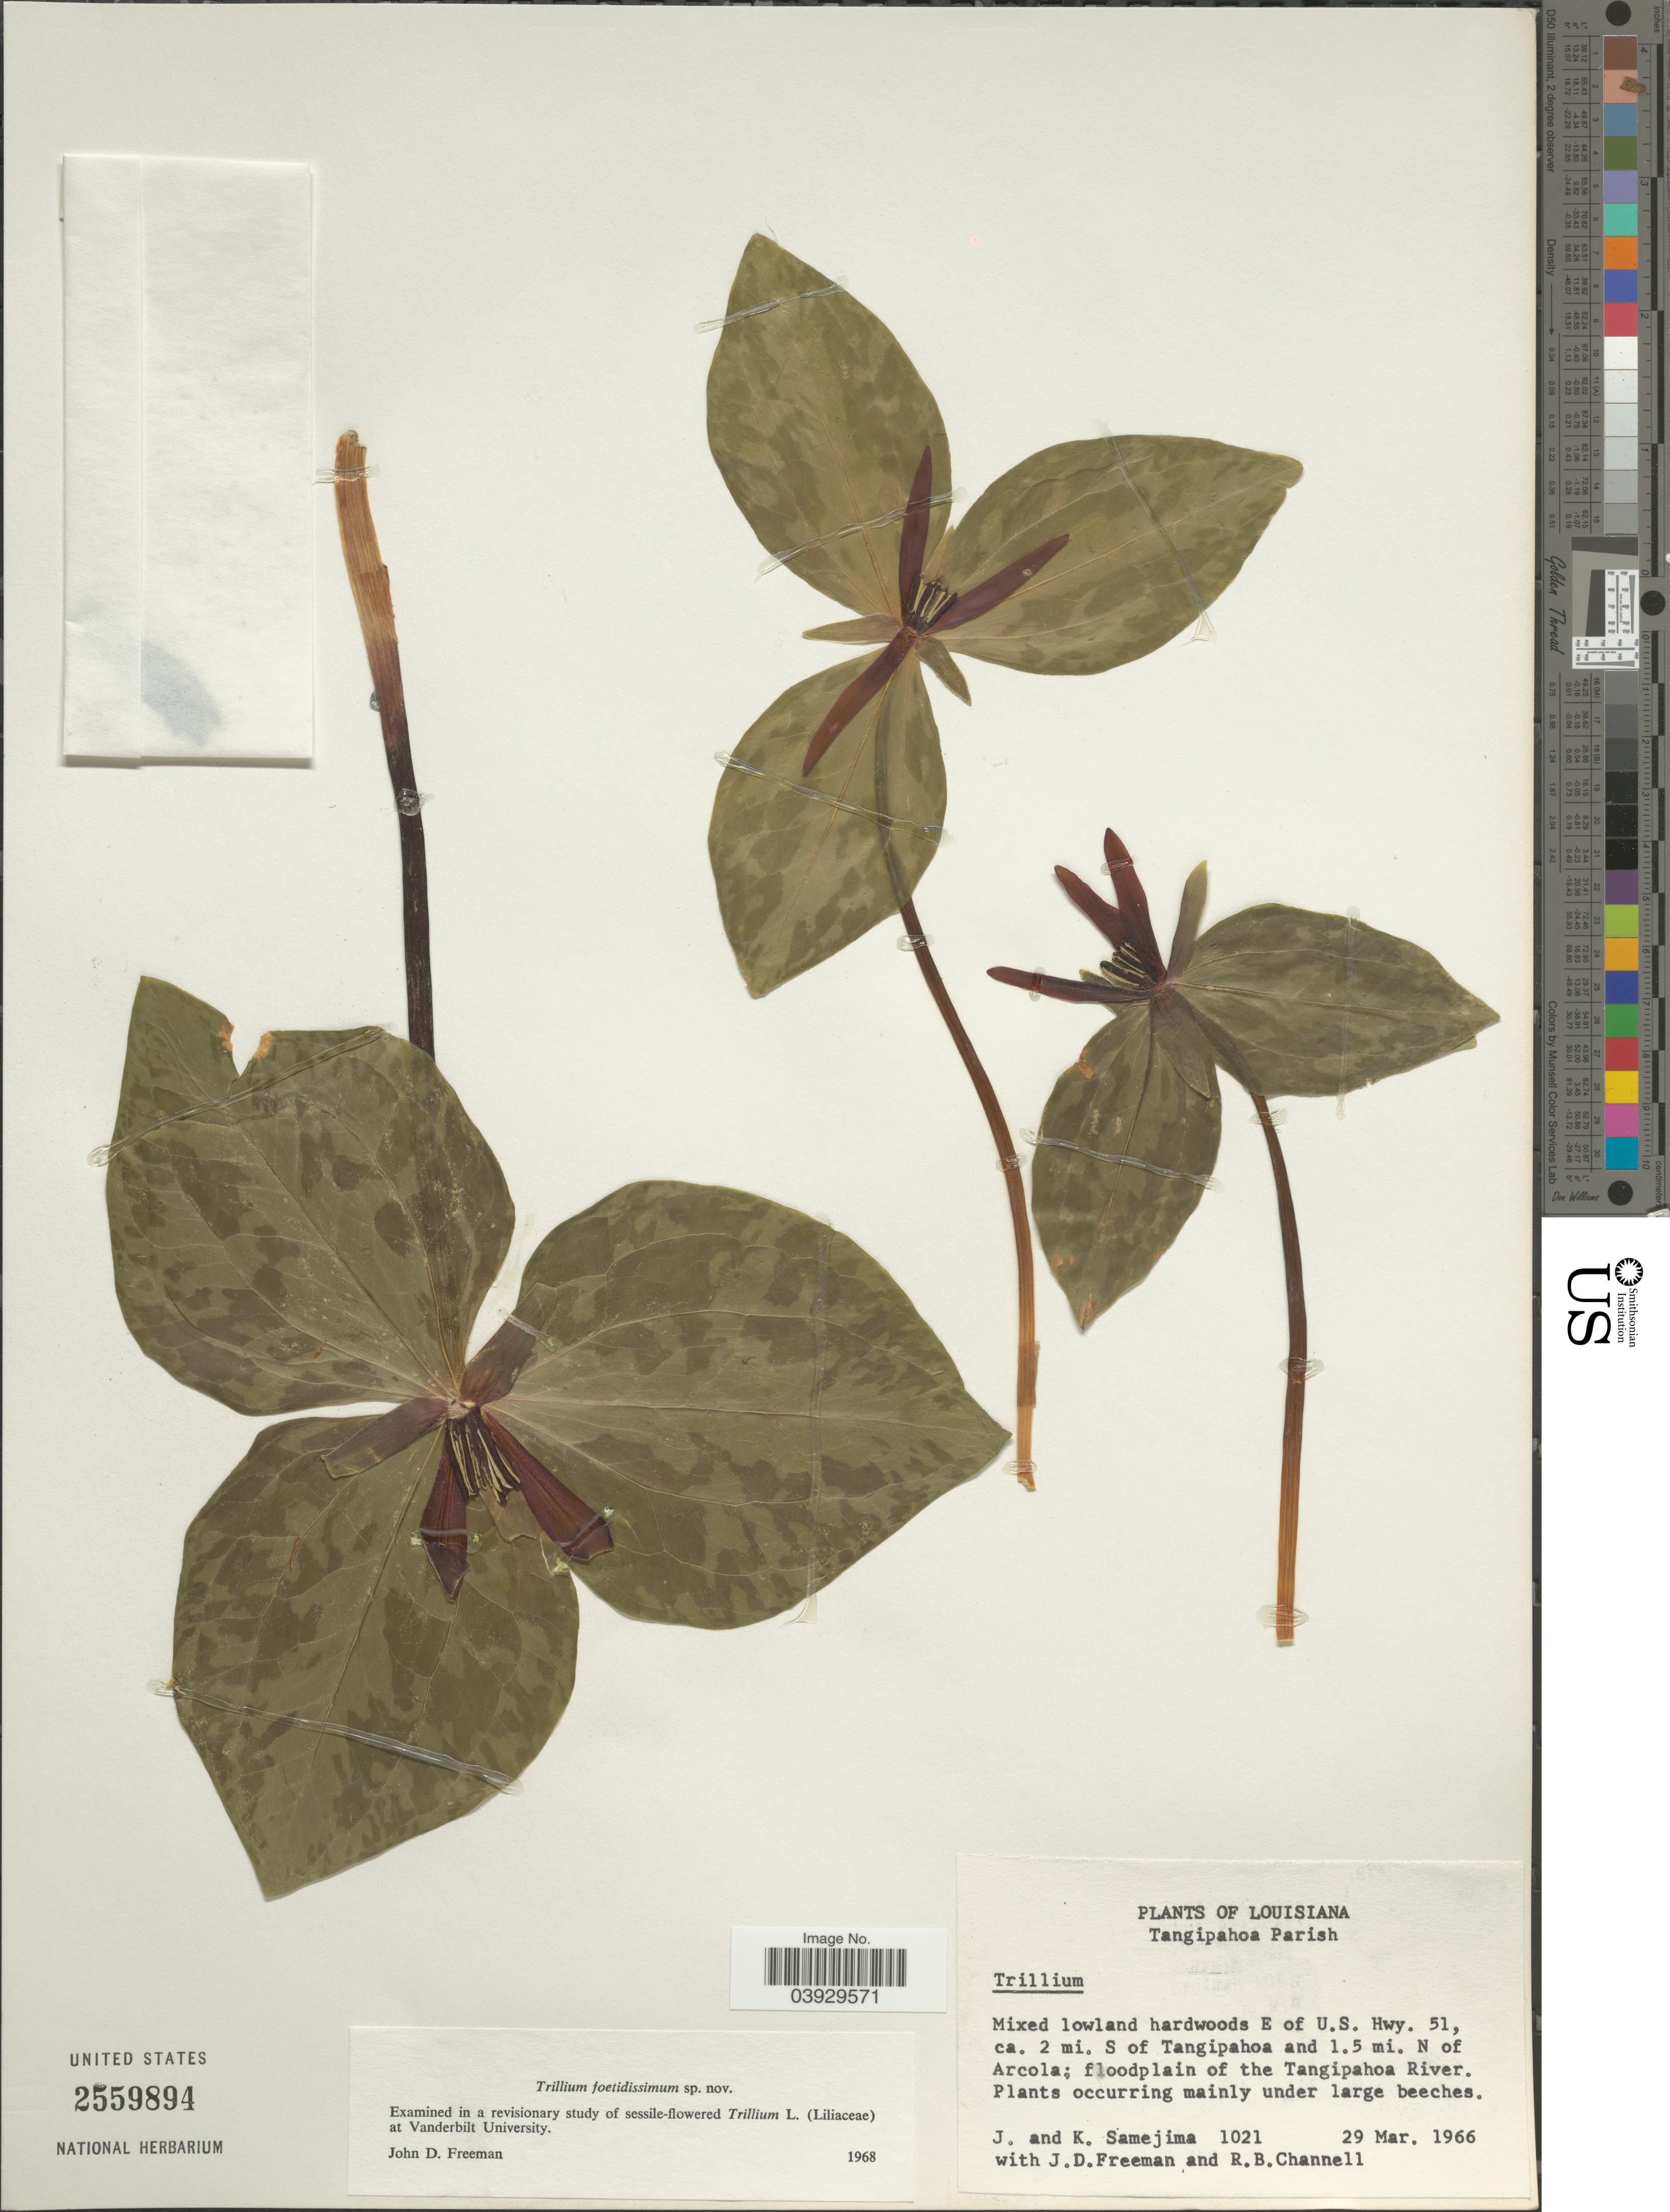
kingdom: Plantae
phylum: Tracheophyta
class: Liliopsida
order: Liliales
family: Melanthiaceae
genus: Trillium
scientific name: Trillium foetidissimum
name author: J. D. Freeman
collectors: J. Samejima, K. Samejima, J. Freeman & R. B. Channell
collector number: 1021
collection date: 1966-03-29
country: United States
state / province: Louisiana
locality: Tangipahoa Parish. E of U.S. Hwy. 51, ca. 2 mi. S of Tangipahoa and 1.5 mi. N of Arcola; floodplain of the Tangipahoa River.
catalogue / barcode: US 2559894